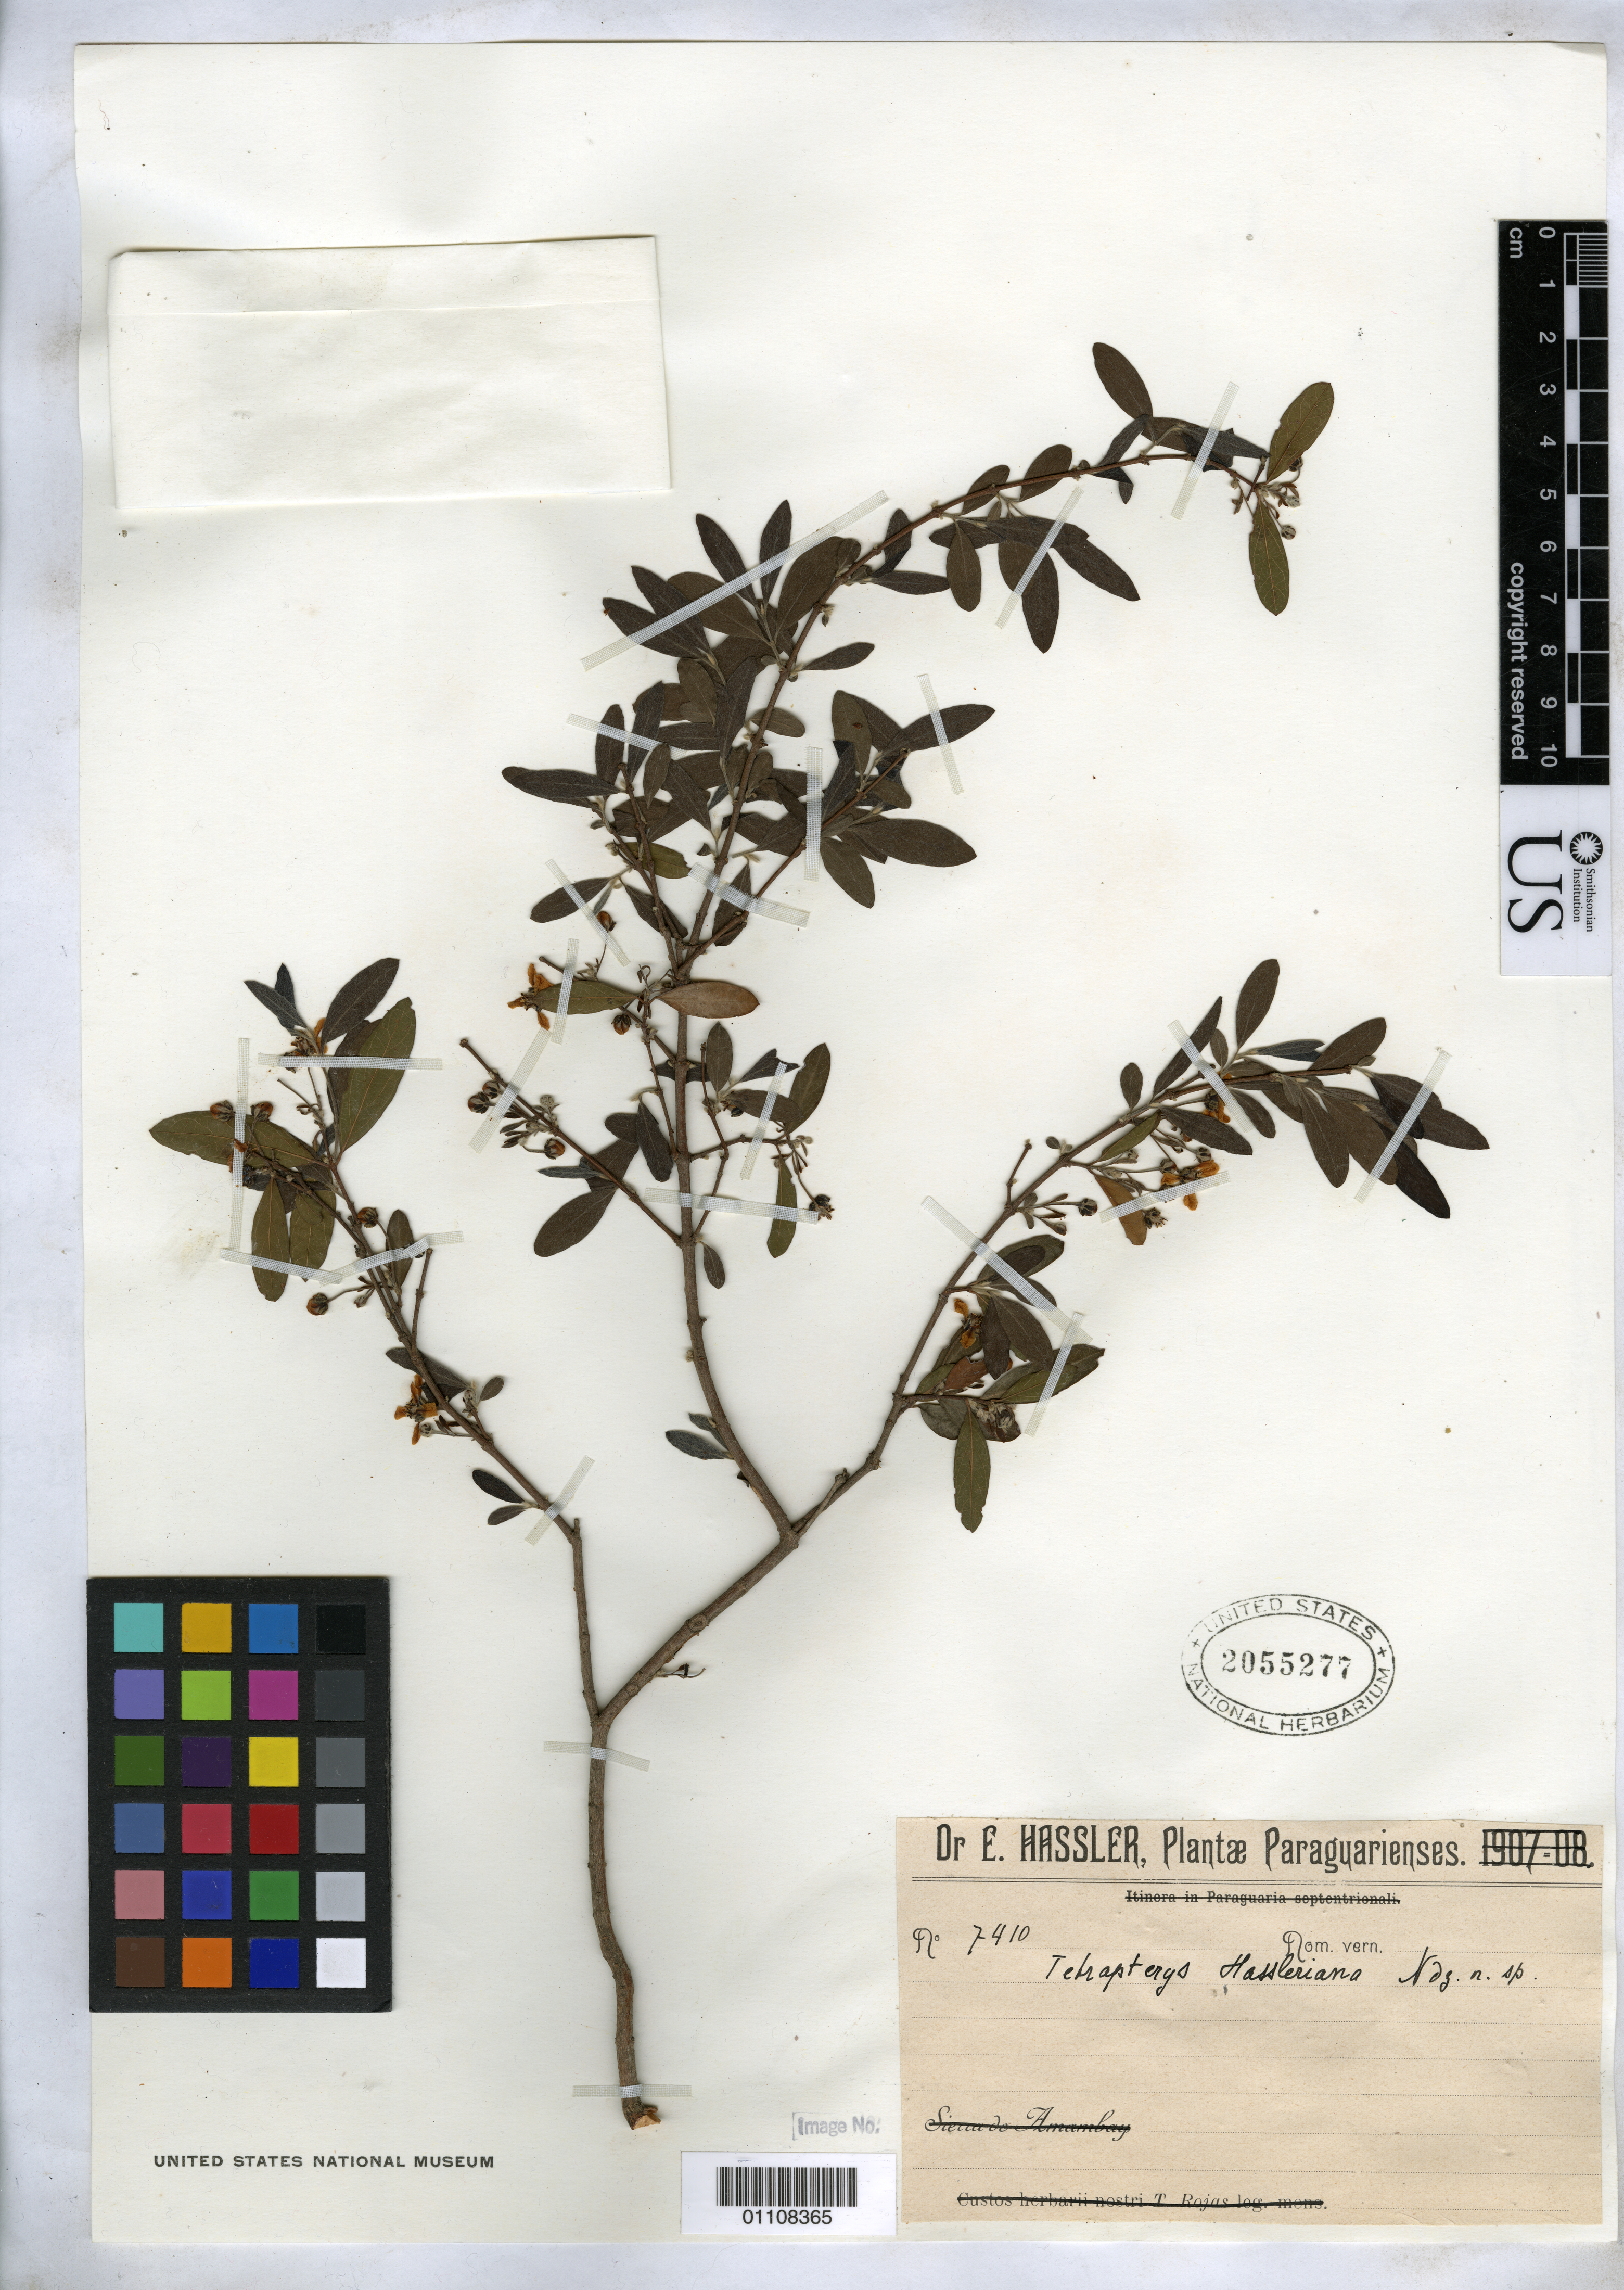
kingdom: Plantae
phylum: Tracheophyta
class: Magnoliopsida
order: Malpighiales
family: Malpighiaceae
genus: Tetrapterys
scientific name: Tetrapterys hassleriana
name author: Nied. in Chodat & Hassl.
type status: Syntype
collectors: E. Hassler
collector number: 7410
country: Paraguay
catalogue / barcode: US 2055277